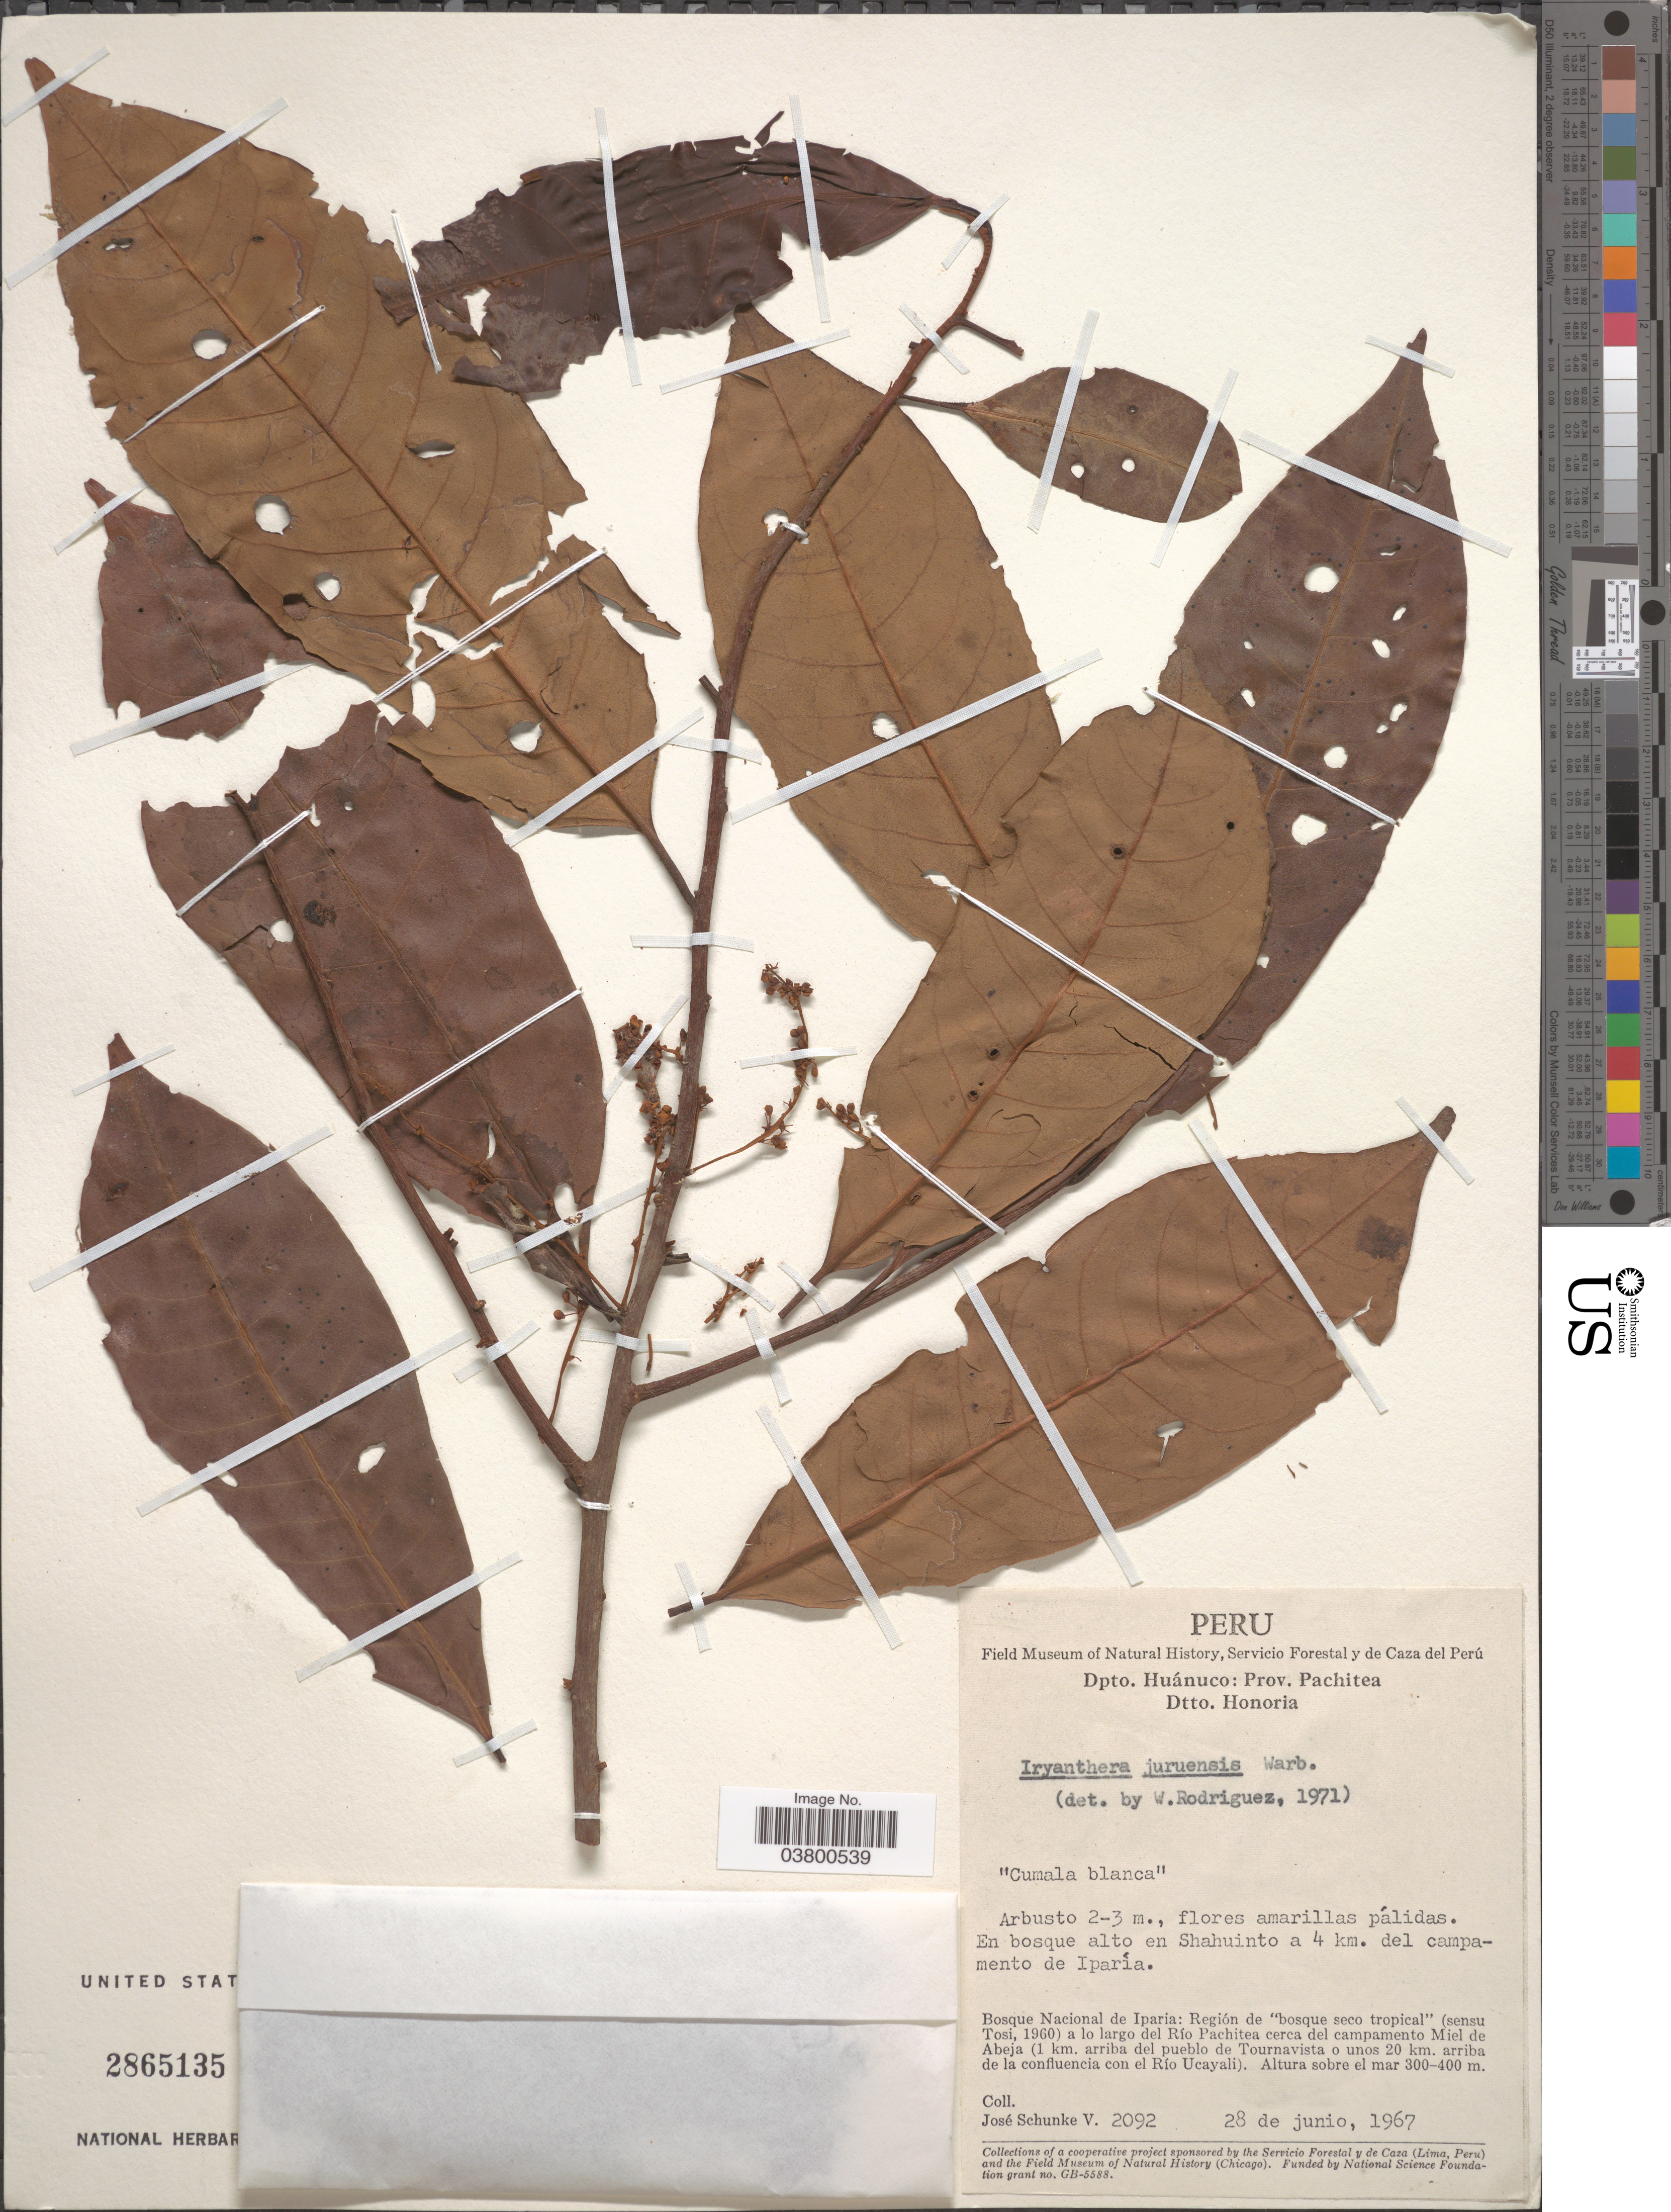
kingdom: Plantae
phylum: Tracheophyta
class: Magnoliopsida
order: Magnoliales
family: Myristicaceae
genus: Iryanthera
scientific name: Iryanthera juruensis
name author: Warb.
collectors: J. Schunke Vigo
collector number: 2092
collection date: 1967-06-28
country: Peru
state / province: Huánuco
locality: Dpto. Huánuco: Prov. Pachitea. Dtto. Honoria. En bosque alto en Shahuinto a 4 km. del campamento de Iparía. Bosque Nacional de Iparia: Región de "bosque seco tropical" (sensu Tosi, 1960) a lo largo del Río Pachitea cerca del campamento Miel de Abeja (1 km. arriba del pueblo de Tournavista o unos 20 km. arriba de la confluencia con el Río Ucayali).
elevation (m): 300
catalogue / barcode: US 2865135